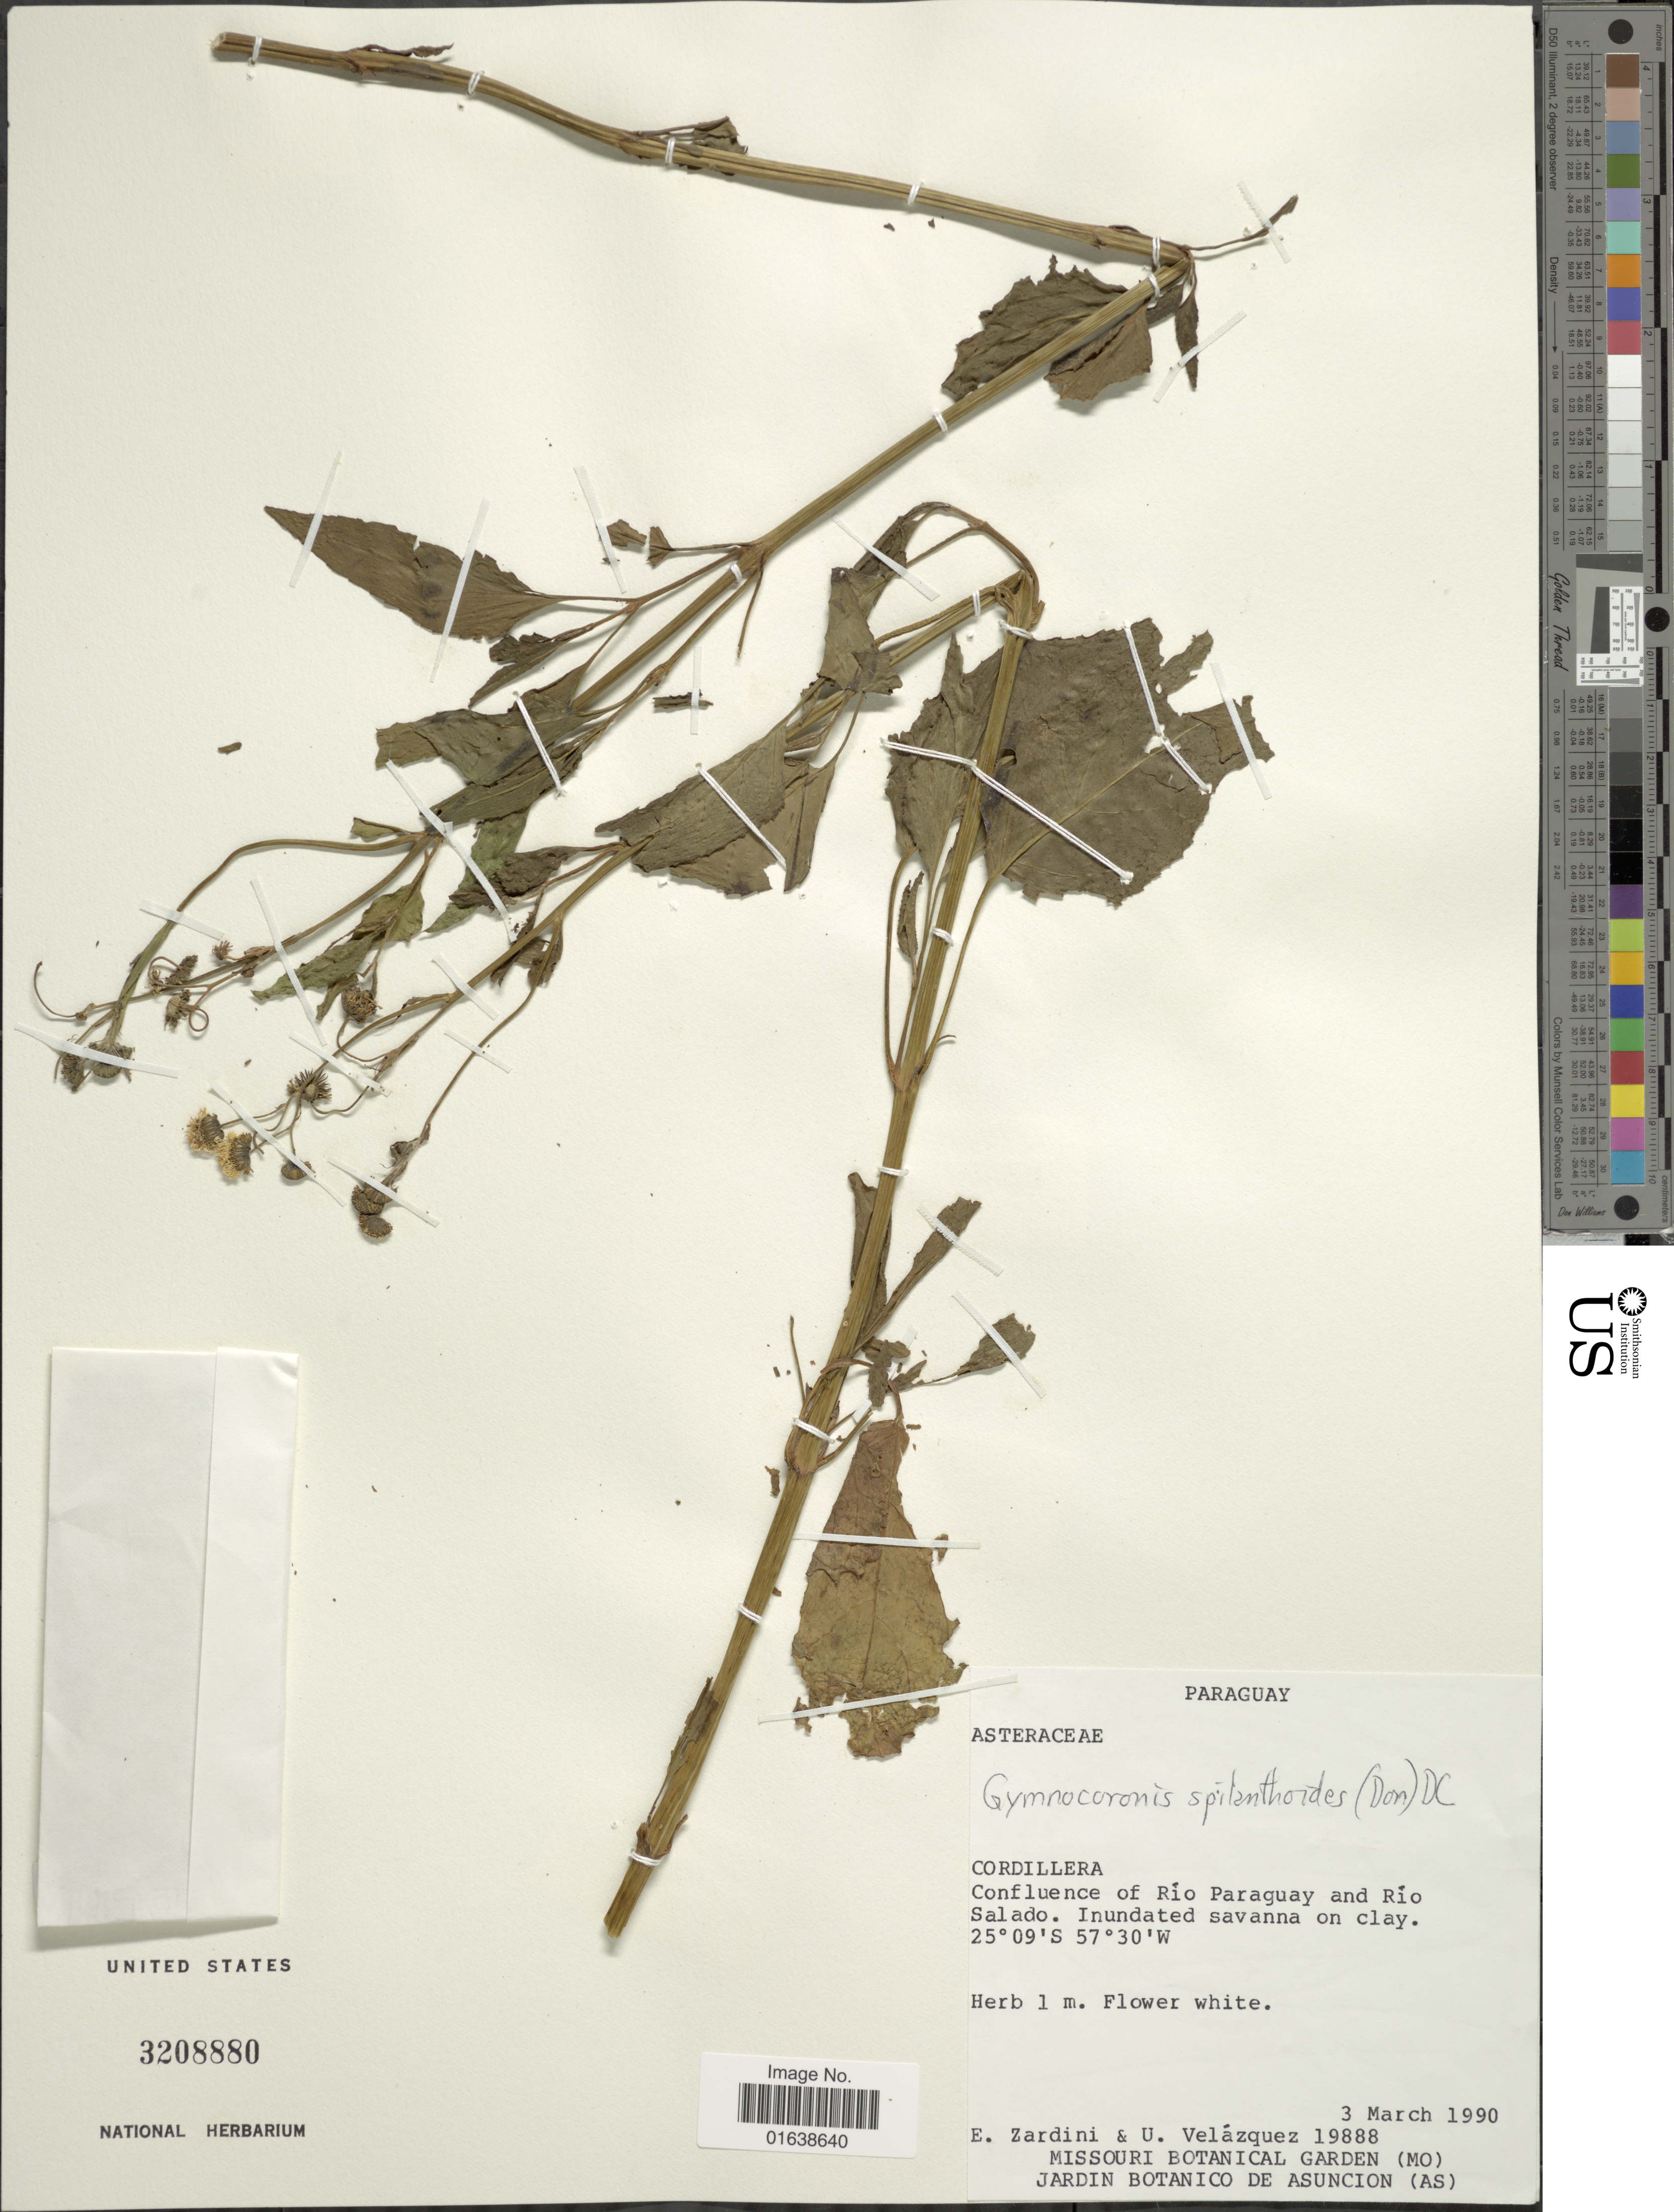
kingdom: Plantae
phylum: Tracheophyta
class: Magnoliopsida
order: Asterales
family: Asteraceae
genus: Gymnocoronis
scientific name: Gymnocoronis spilanthoides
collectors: E. M. Zardini & U. Velázquez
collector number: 19888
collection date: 1990-03-03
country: Paraguay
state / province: Cordillera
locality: Paraguay. Cordillera. Confluence of Rio Paraguay and Rio Salado. Inundated savanna on clay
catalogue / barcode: US 3208880